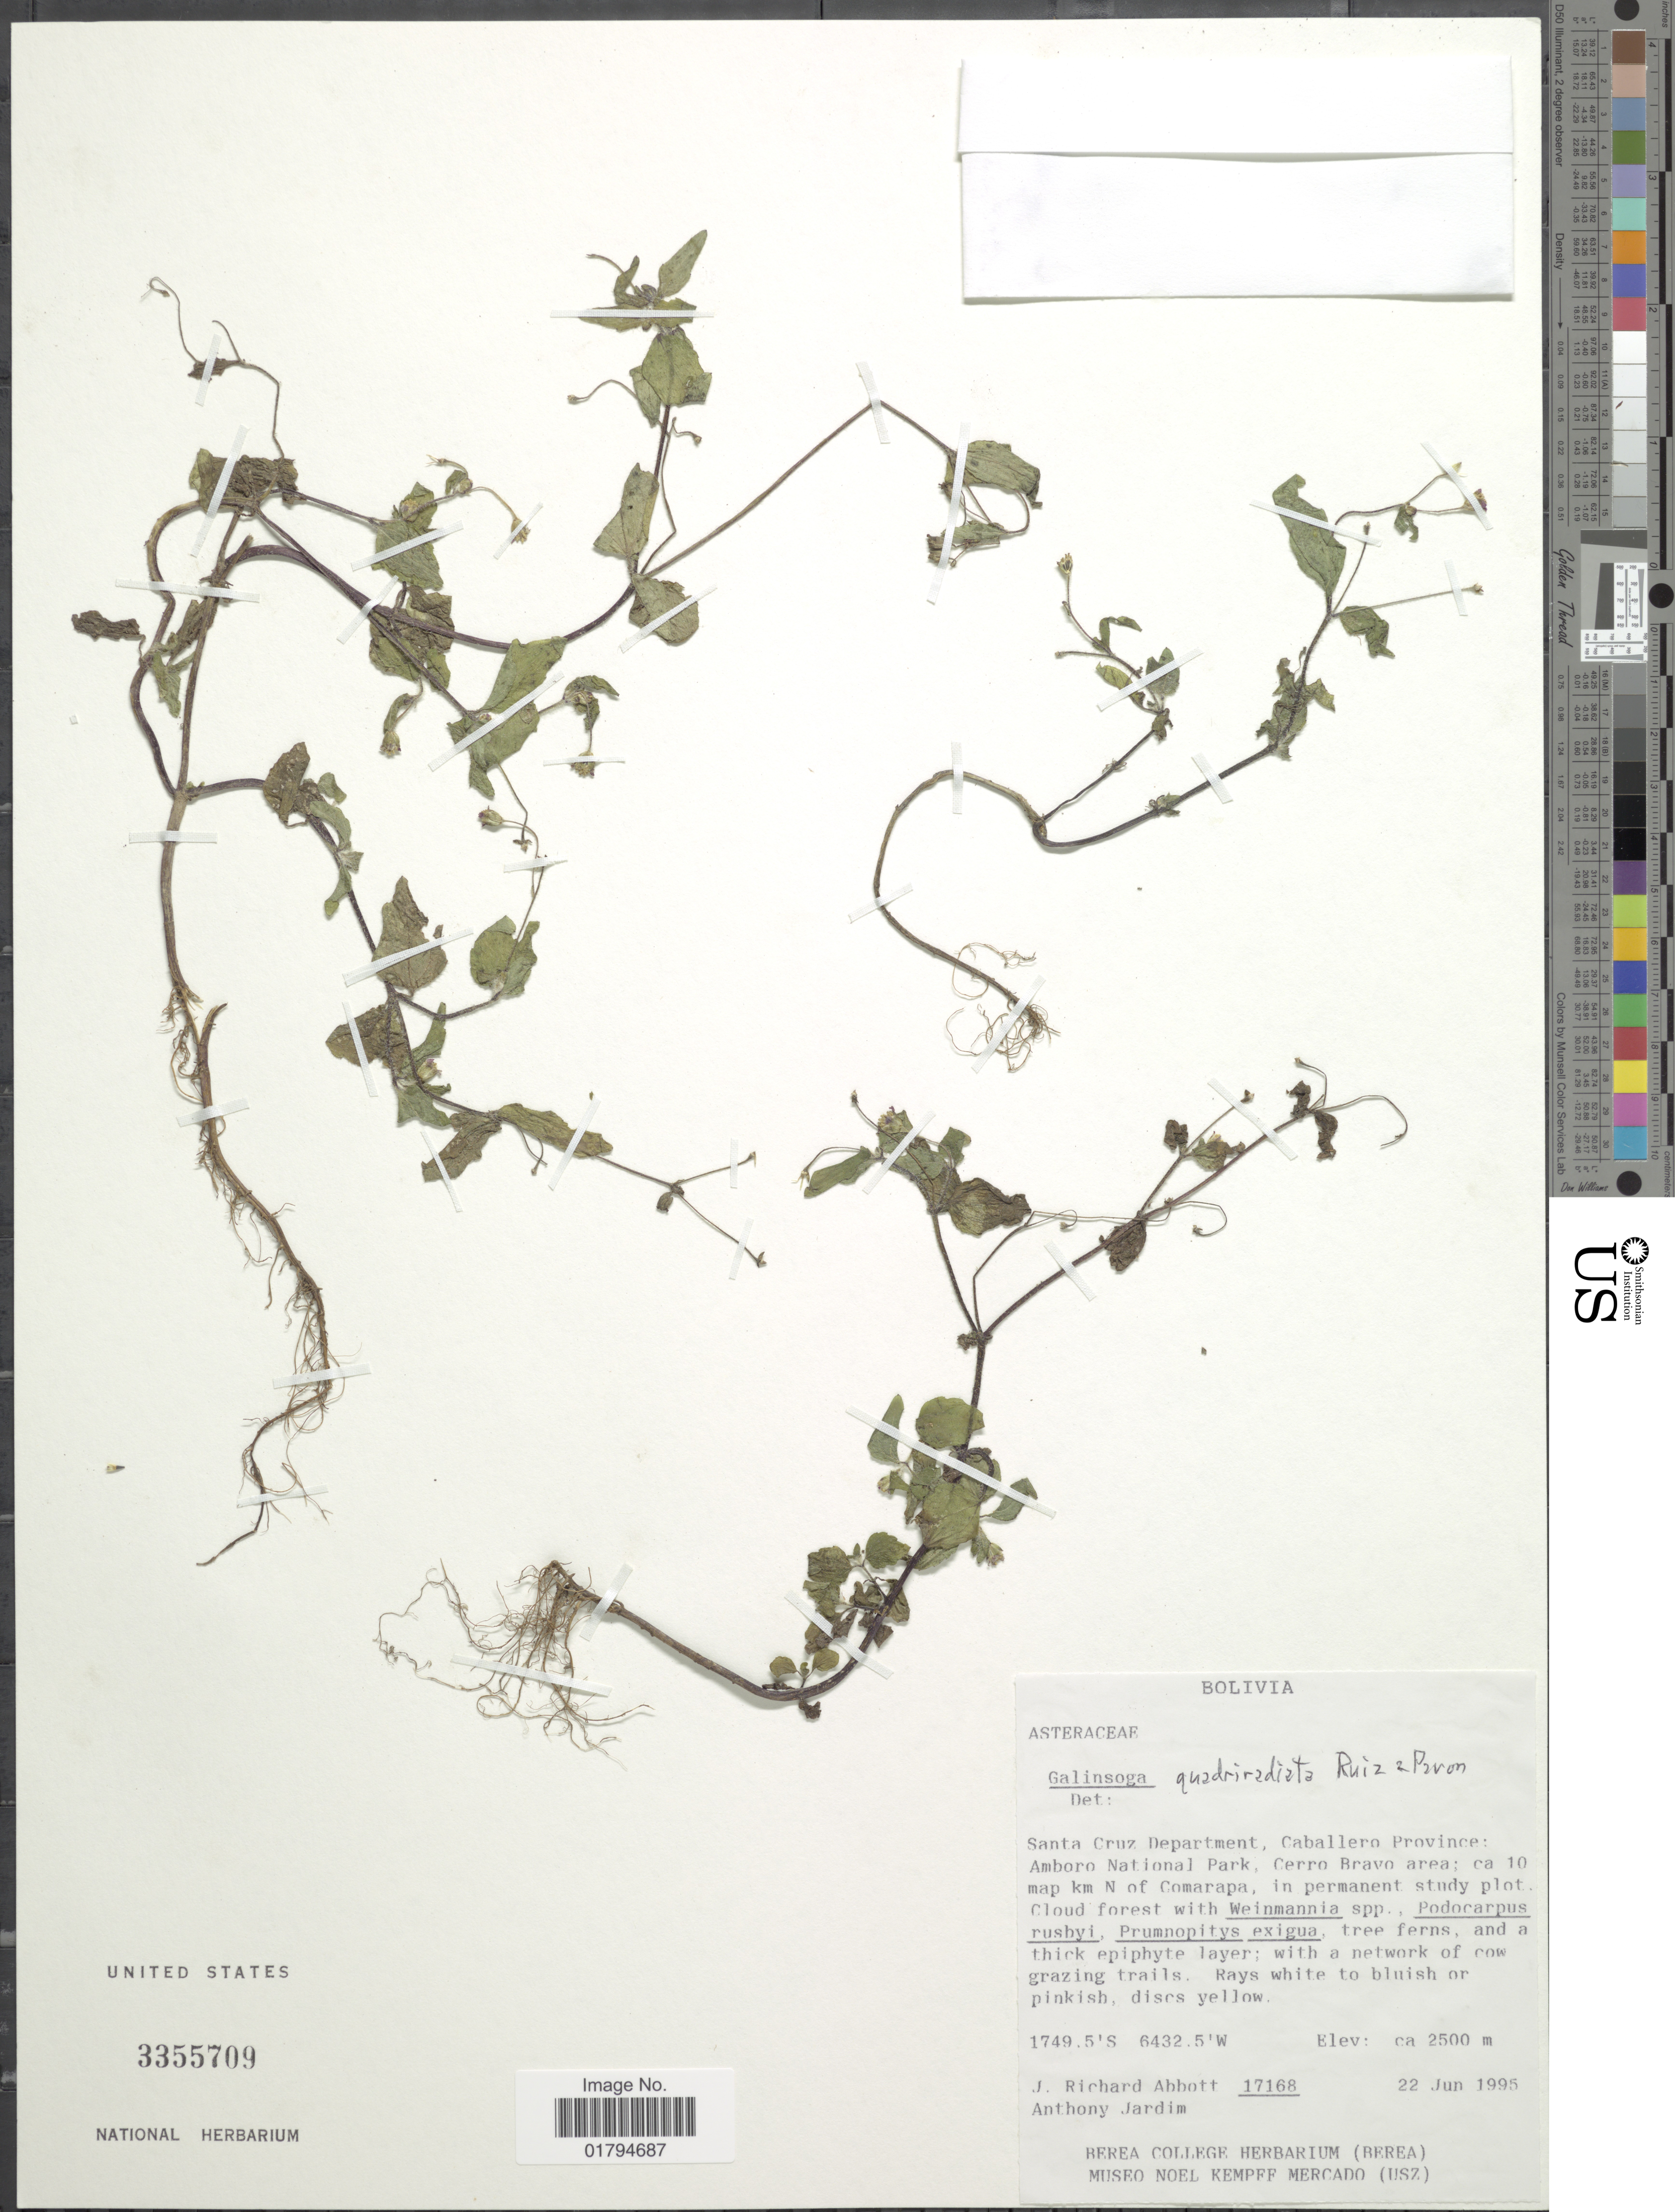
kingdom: Plantae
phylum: Tracheophyta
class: Magnoliopsida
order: Asterales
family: Asteraceae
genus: Galinsoga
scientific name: Galinsoga quadriradiata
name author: Ruiz & Pav.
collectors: J. R. Abbott & A. Jardim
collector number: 17168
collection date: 1995-06-22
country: Bolivia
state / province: Santa Cruz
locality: Caballero Province; Amboro National Park, Cerro Bravo area, ca 10 map km N of Comarapa, in permanent study plot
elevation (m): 2500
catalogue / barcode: US 3355709